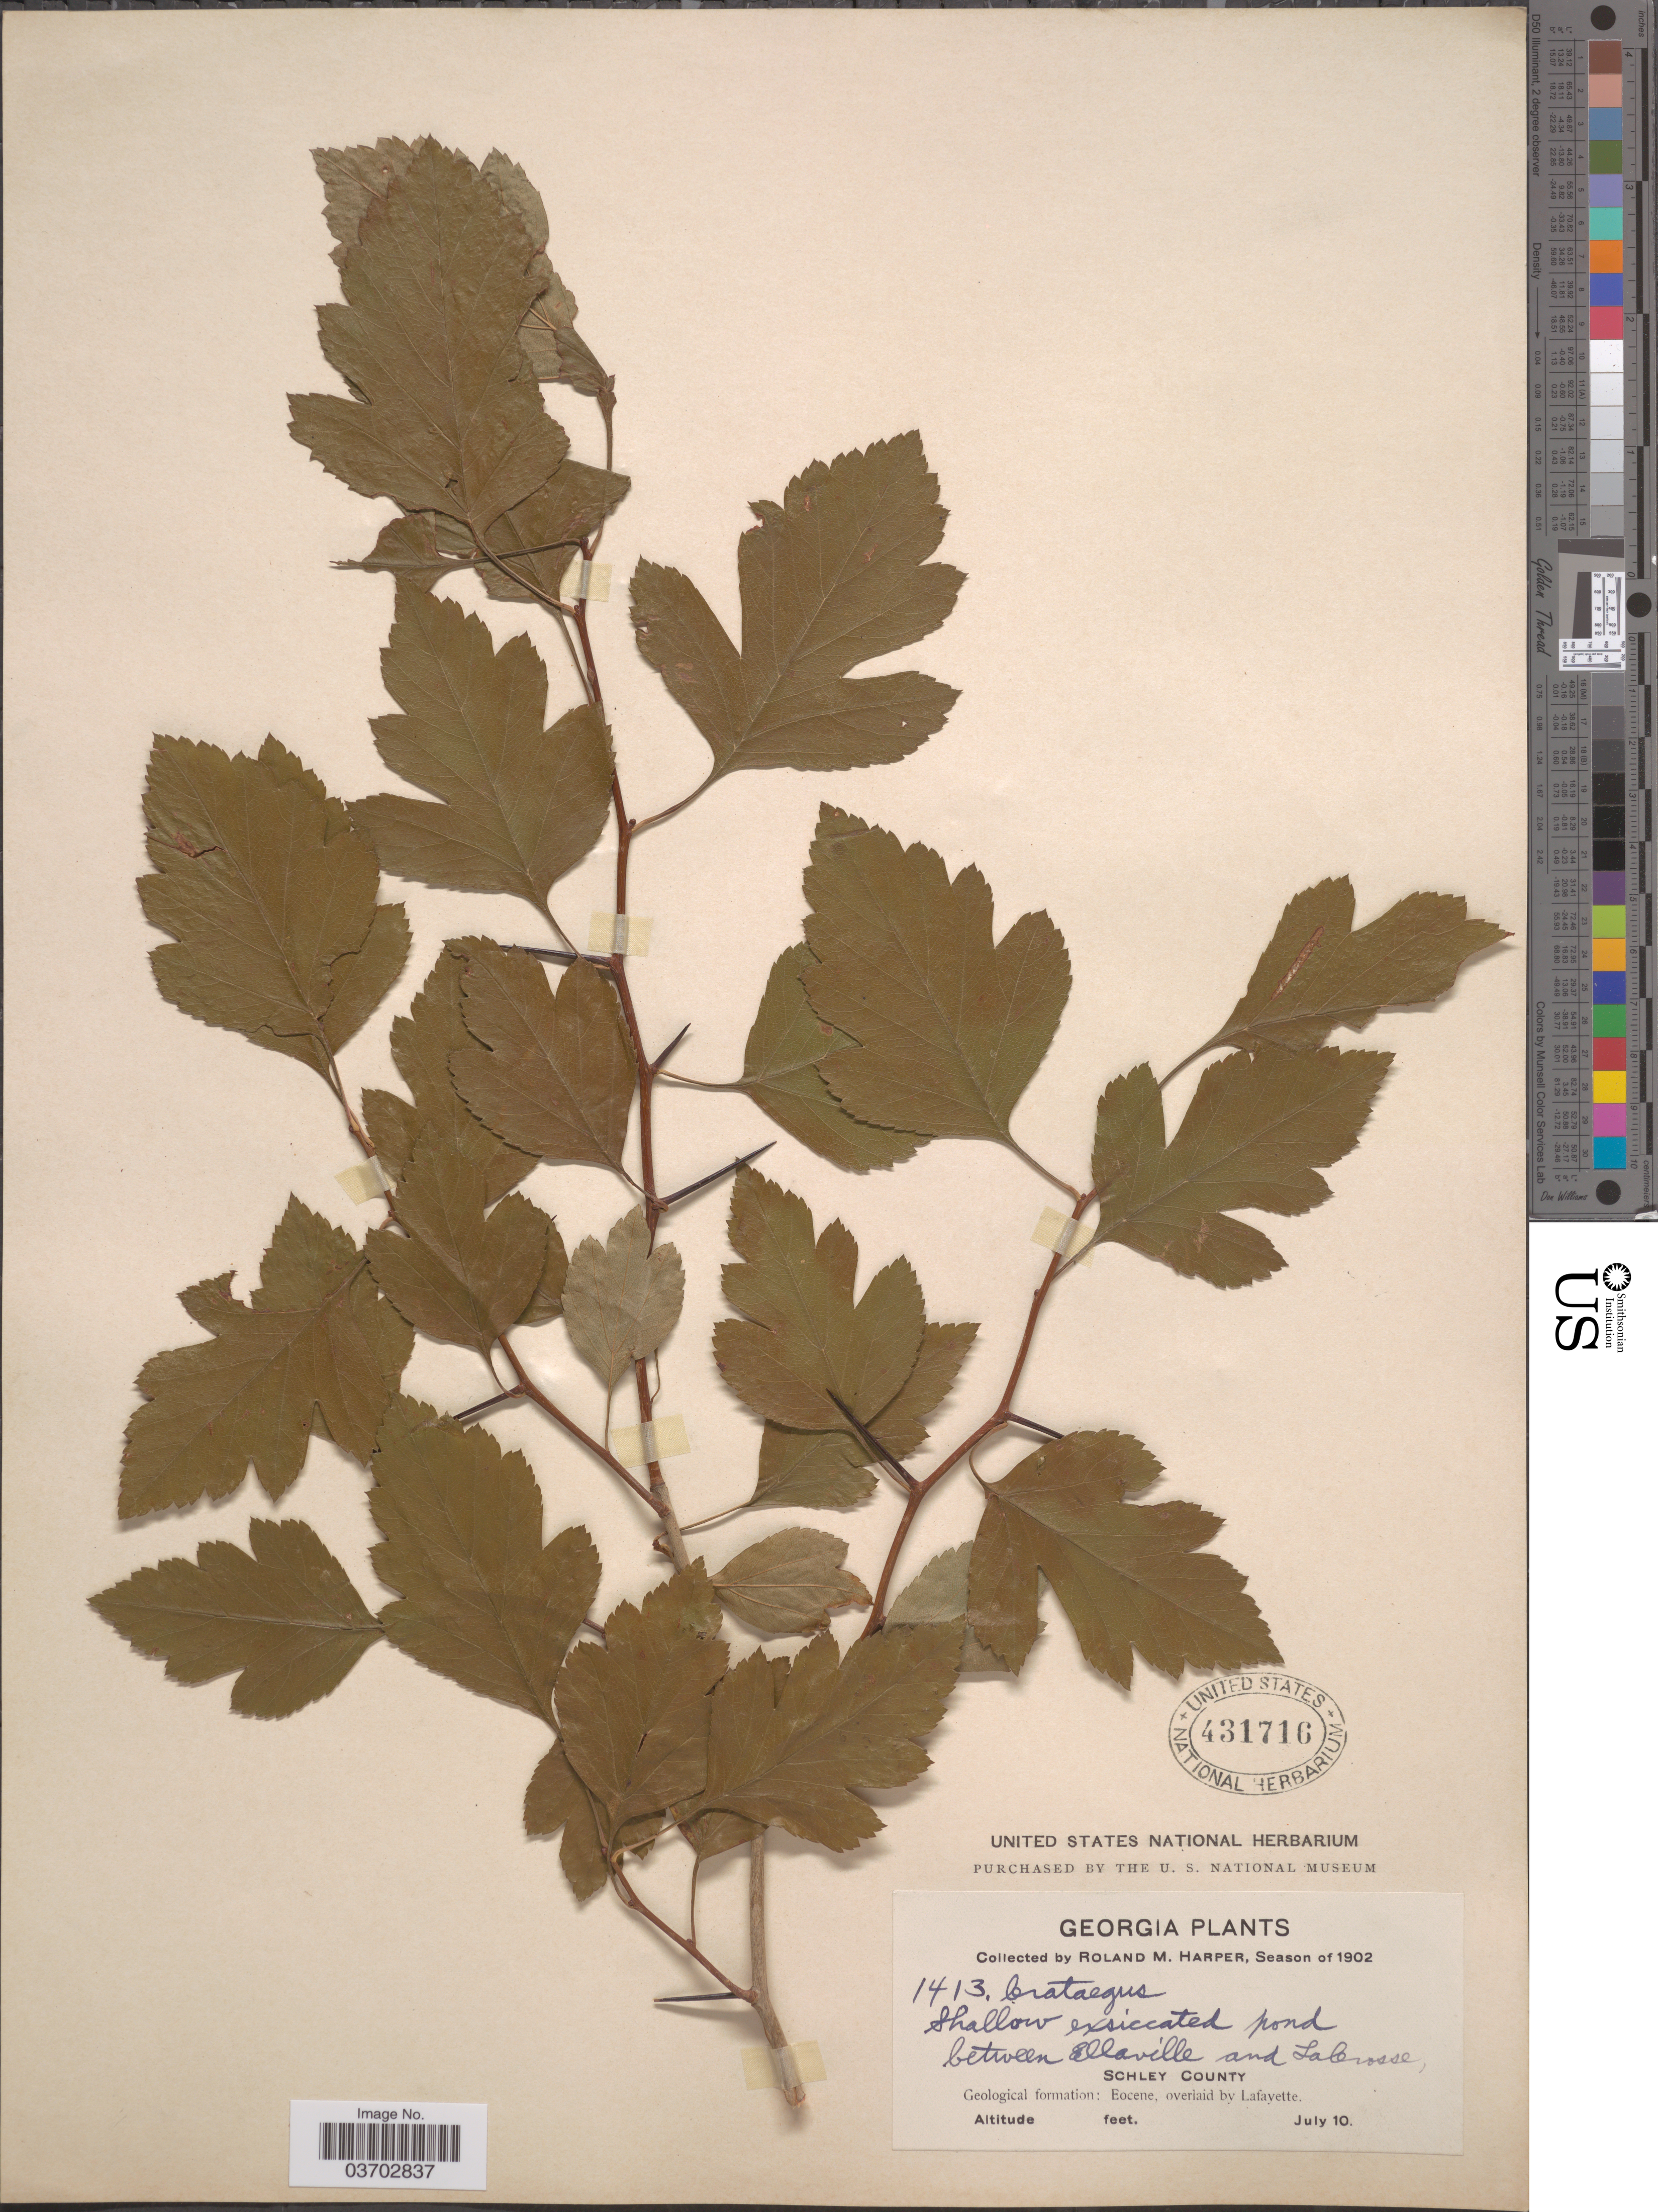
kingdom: Plantae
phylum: Tracheophyta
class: Magnoliopsida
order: Rosales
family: Rosaceae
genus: Crataegus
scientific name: Crataegus sp.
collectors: R. M. Harper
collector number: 1413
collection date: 1902-07-10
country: United States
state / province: Georgia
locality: Shallow exsiccated pond between Ellaville and La Crosse, Schley County.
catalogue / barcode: US 431716